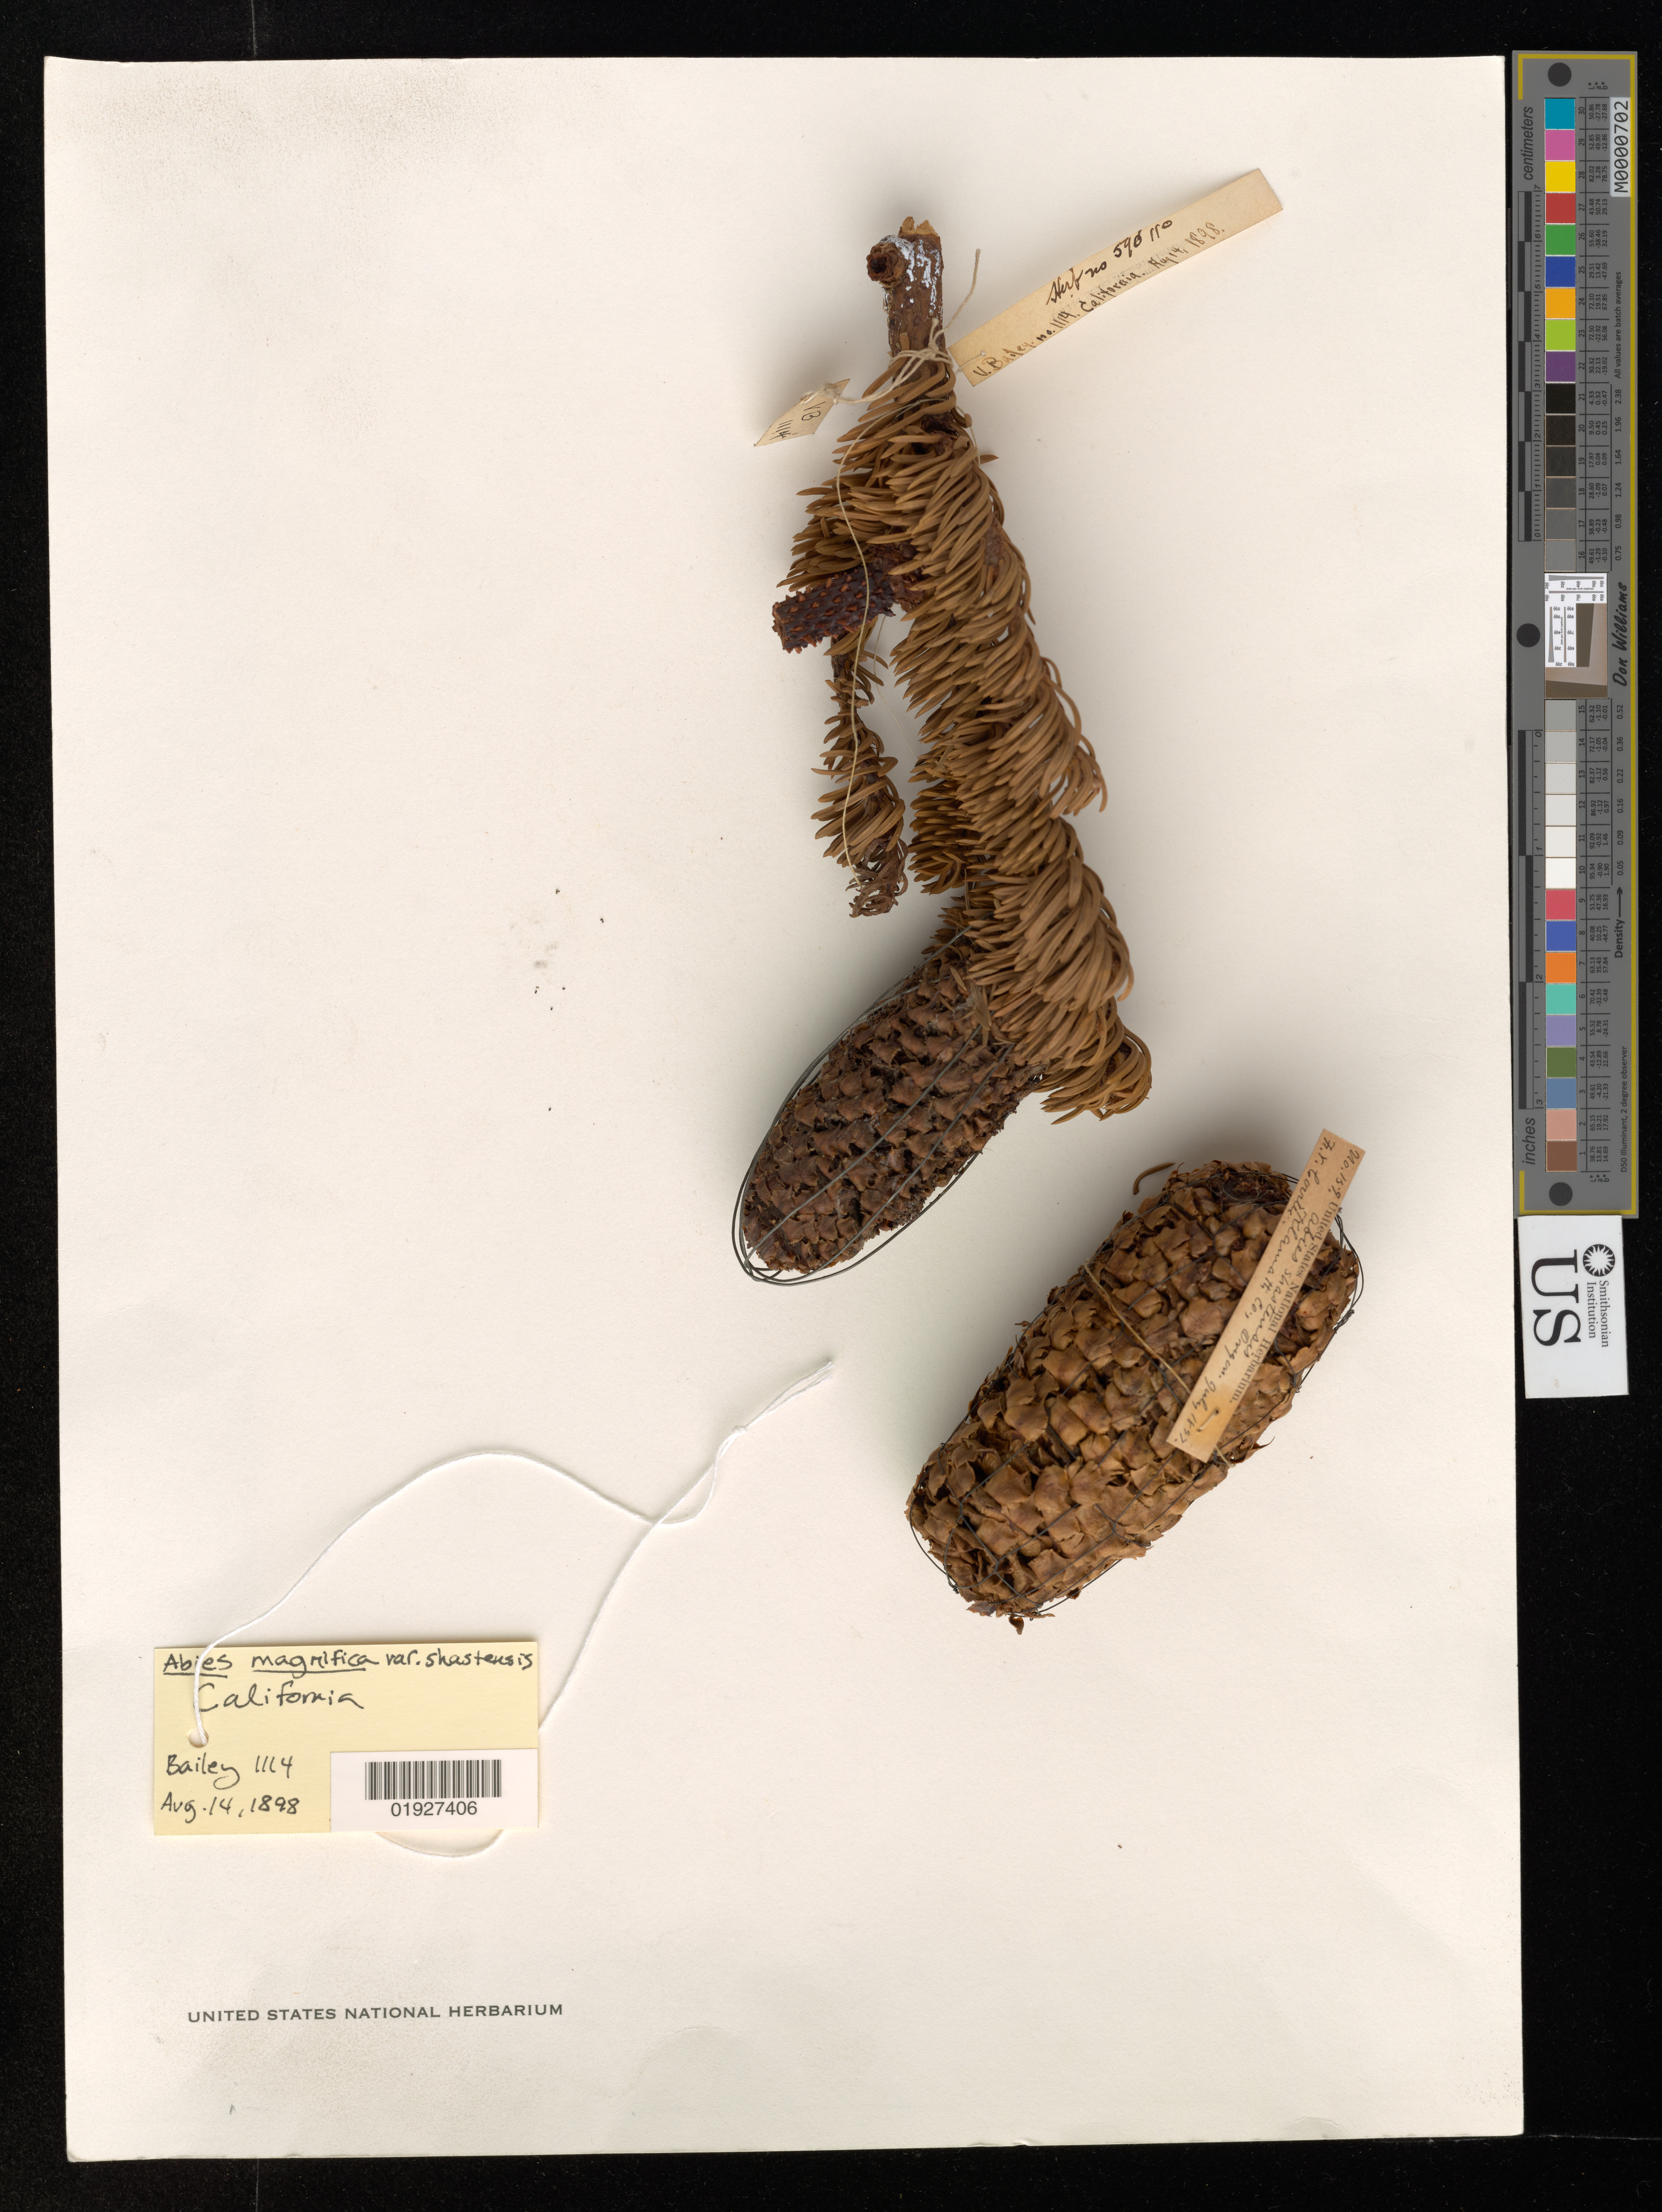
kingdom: Plantae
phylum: Tracheophyta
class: Pinopsida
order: Pinales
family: Pinaceae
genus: Abies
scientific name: Abies magnifica var. shastensis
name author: Lemmon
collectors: V. O. Bailey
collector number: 1114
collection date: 1898-08-25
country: United States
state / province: California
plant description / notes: Herb. no. 590110.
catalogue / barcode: US 590110